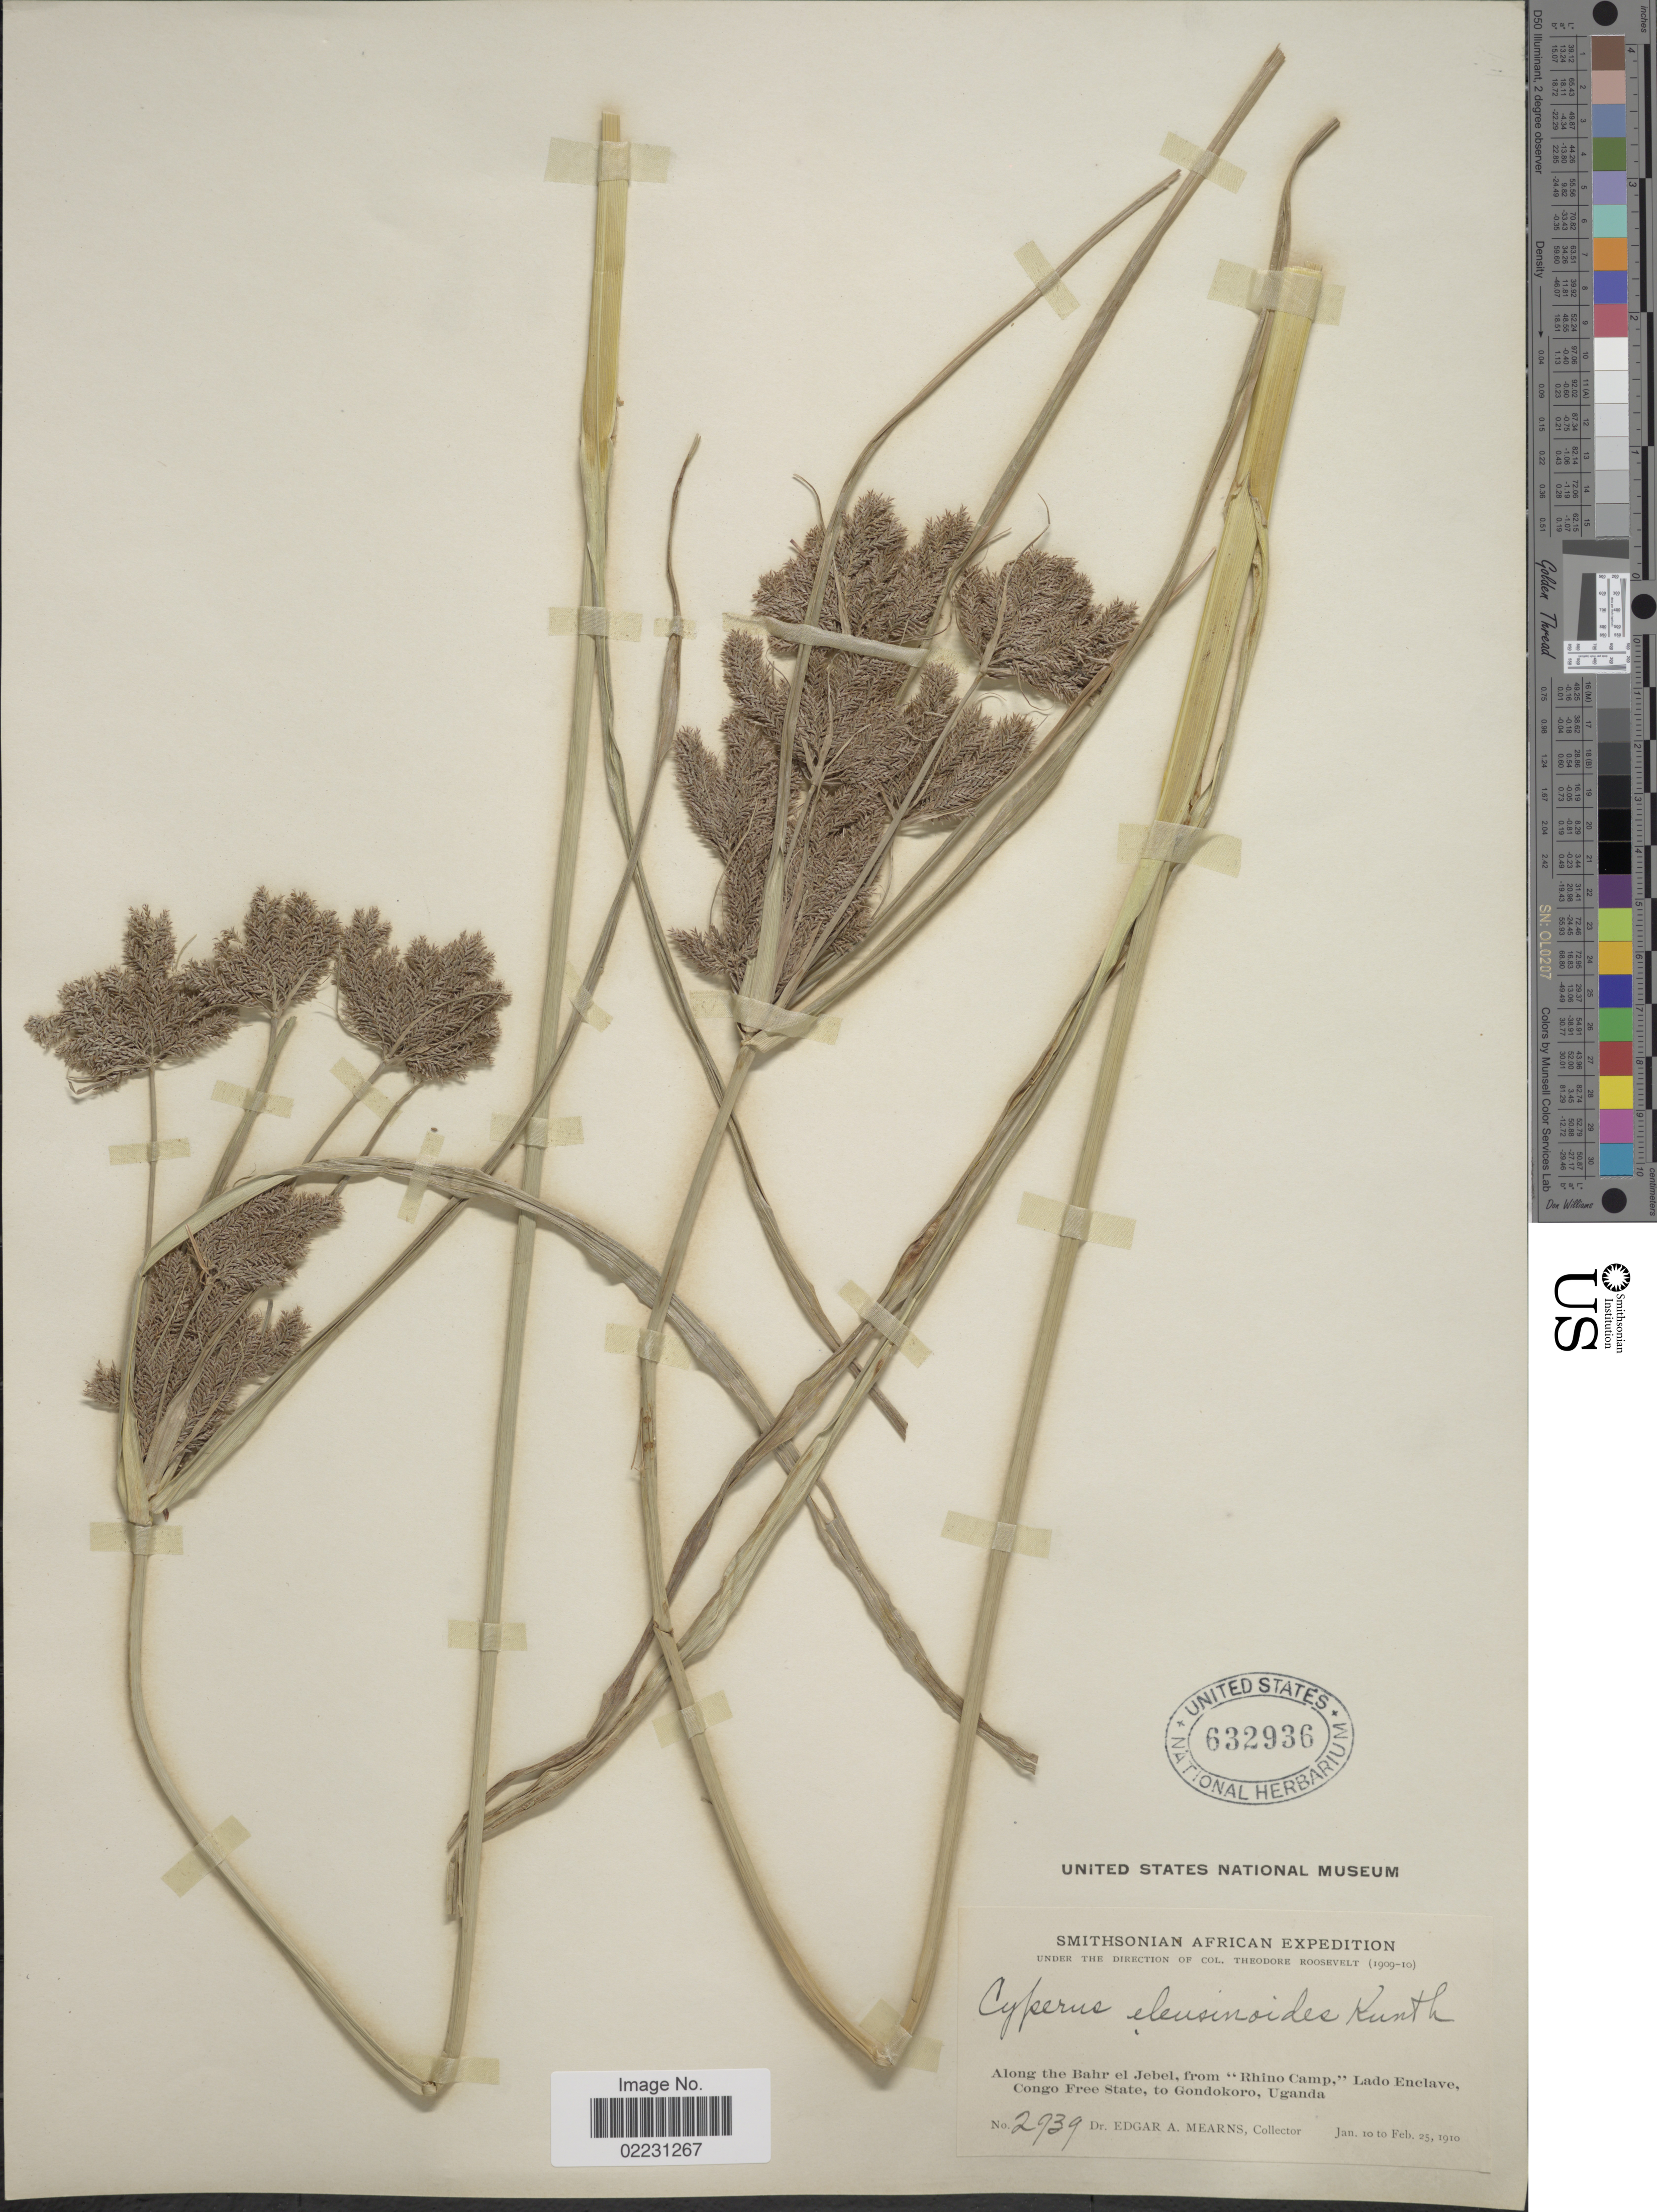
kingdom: Plantae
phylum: Tracheophyta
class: Liliopsida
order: Poales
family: Cyperaceae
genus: Cyperus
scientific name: Cyperus nutans subsp. eleusinoides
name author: (Kunth) T. Koyama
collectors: E. A. Mearns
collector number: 2939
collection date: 1910-01-10/1910-02-25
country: South Sudan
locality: Along the Bahr el Jebel, from "Rhino Camp,"Lado Enclave, Congo Free State, to Gondokoro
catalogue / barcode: US 632936